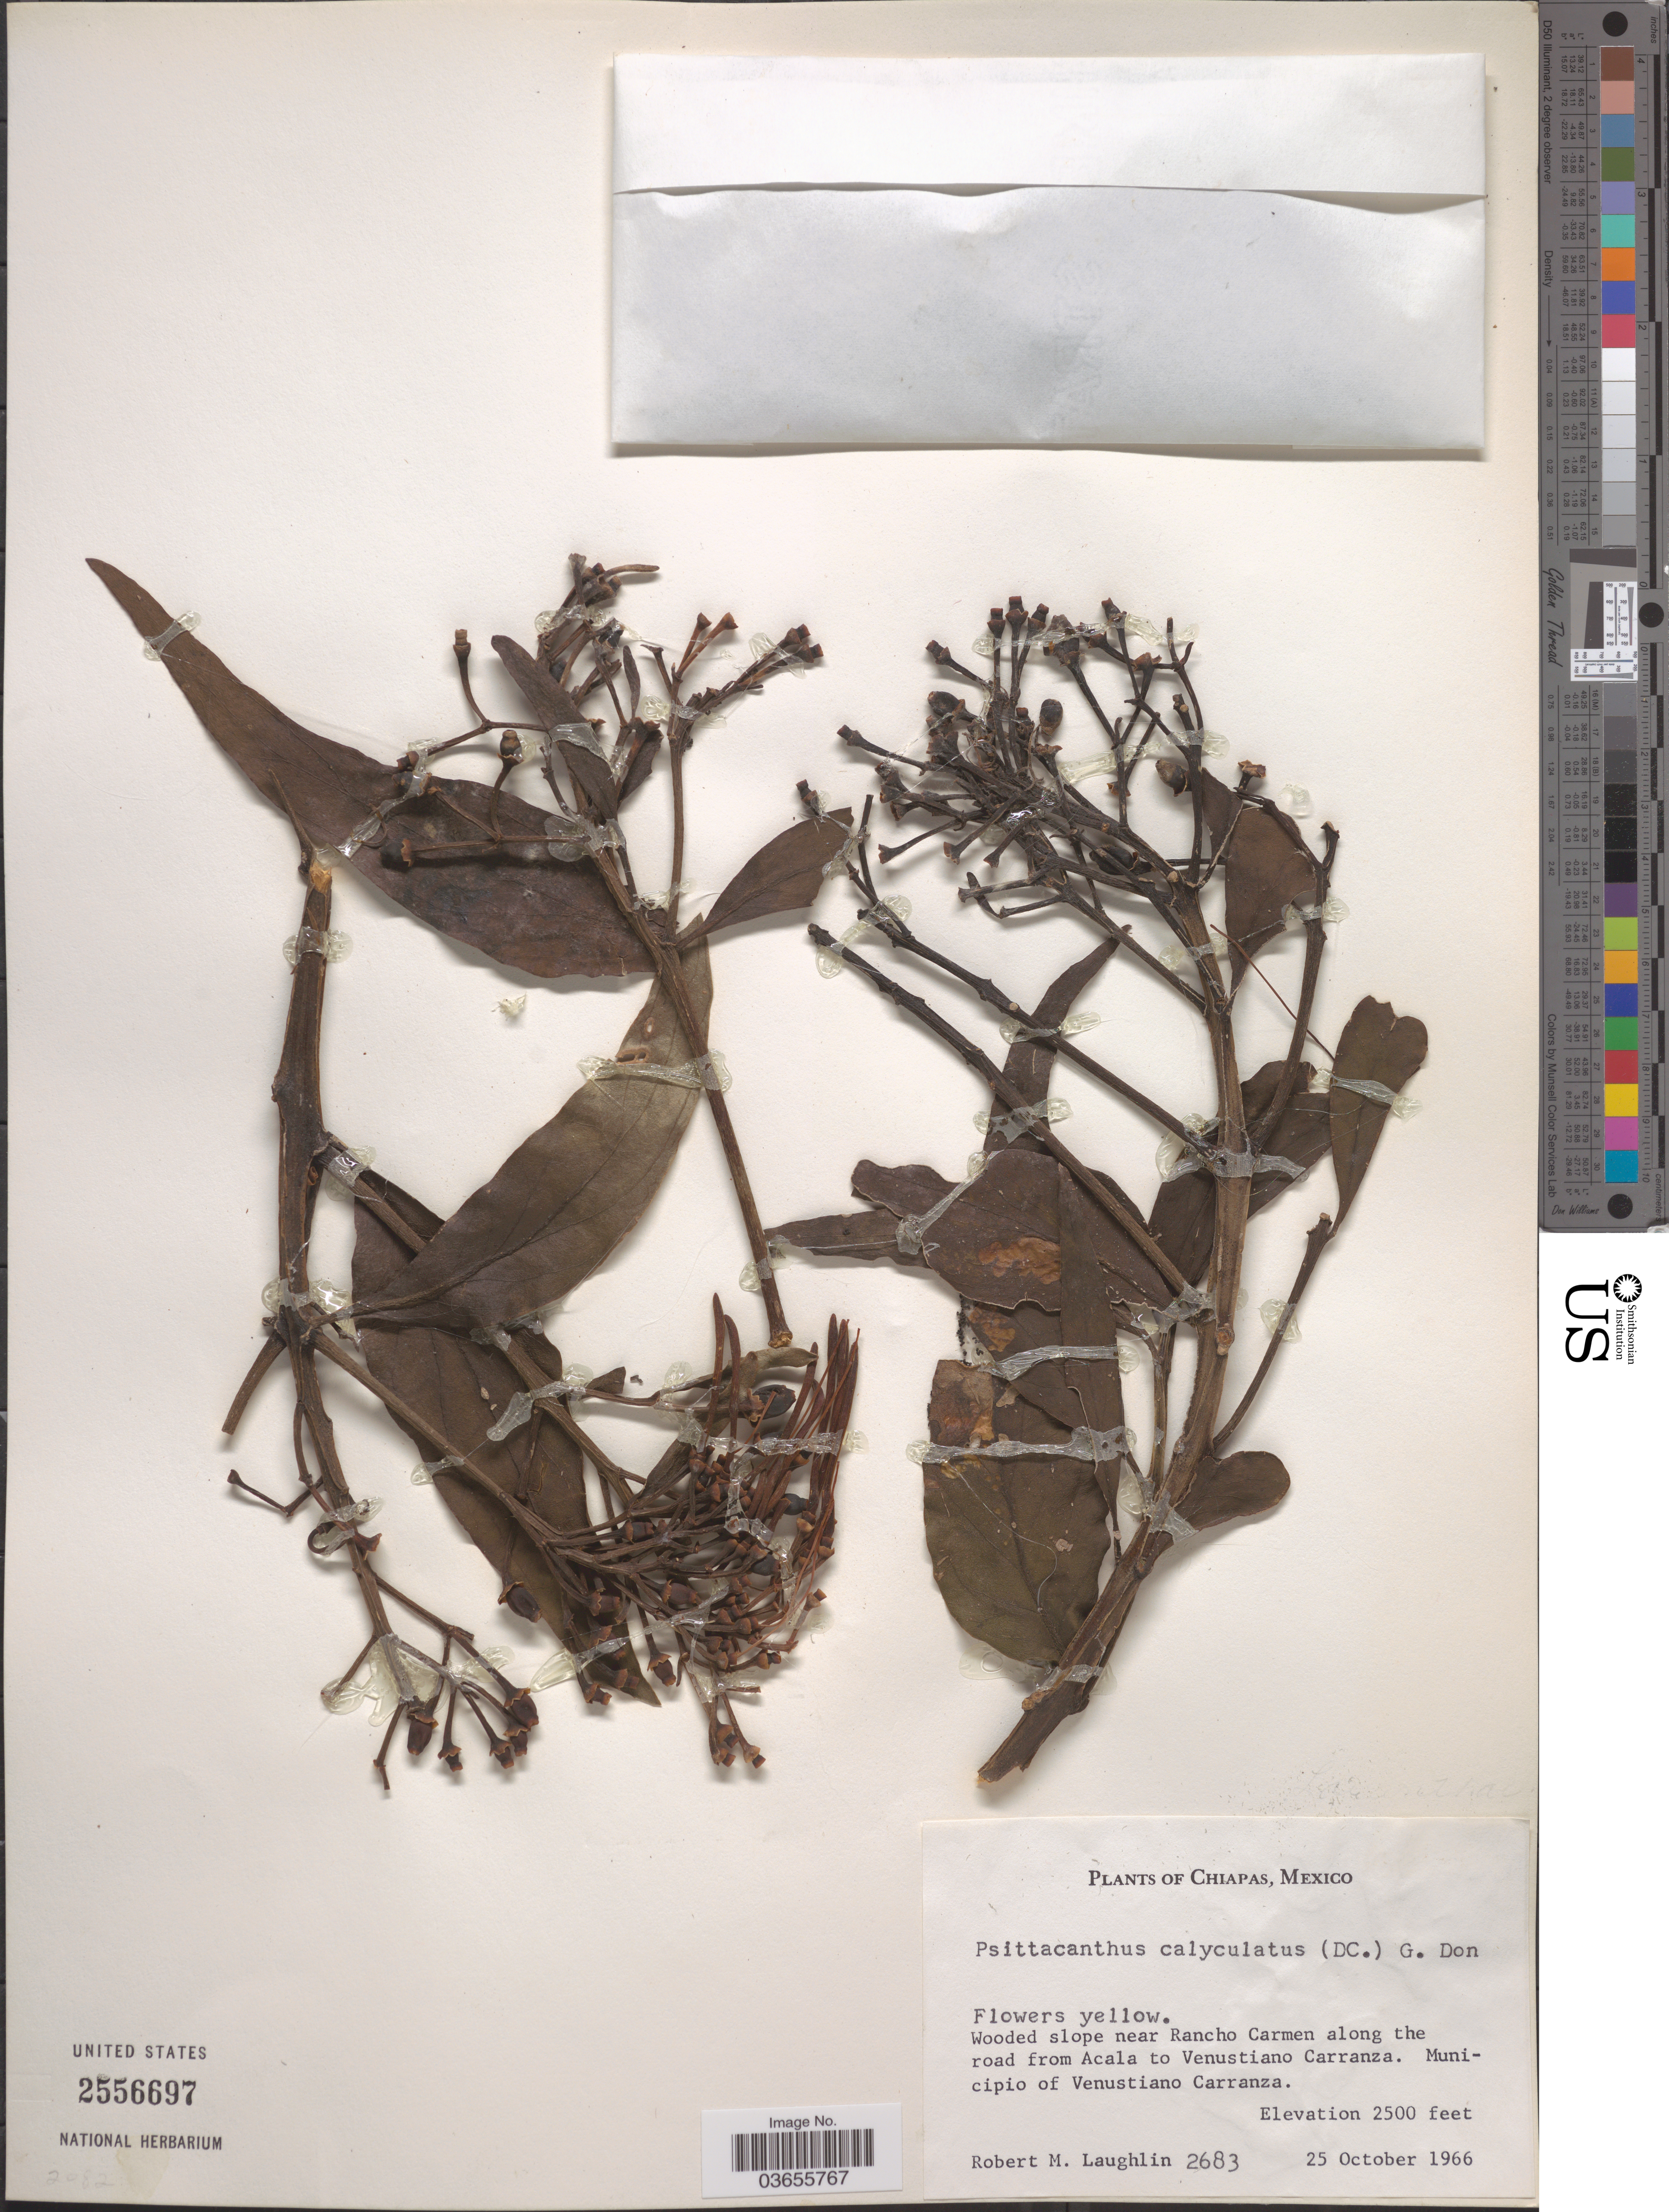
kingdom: Plantae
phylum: Tracheophyta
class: Magnoliopsida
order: Santalales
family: Loranthaceae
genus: Psittacanthus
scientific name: Psittacanthus sp.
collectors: R. M. Laughlin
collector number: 2683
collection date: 1966-10-25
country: Mexico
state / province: Chiapas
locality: Wooded slope near Rancho Carmen along the road from Acala to Venustiano Carranza. Municipio of Venustiano Carranza.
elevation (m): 762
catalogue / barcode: US 2556697